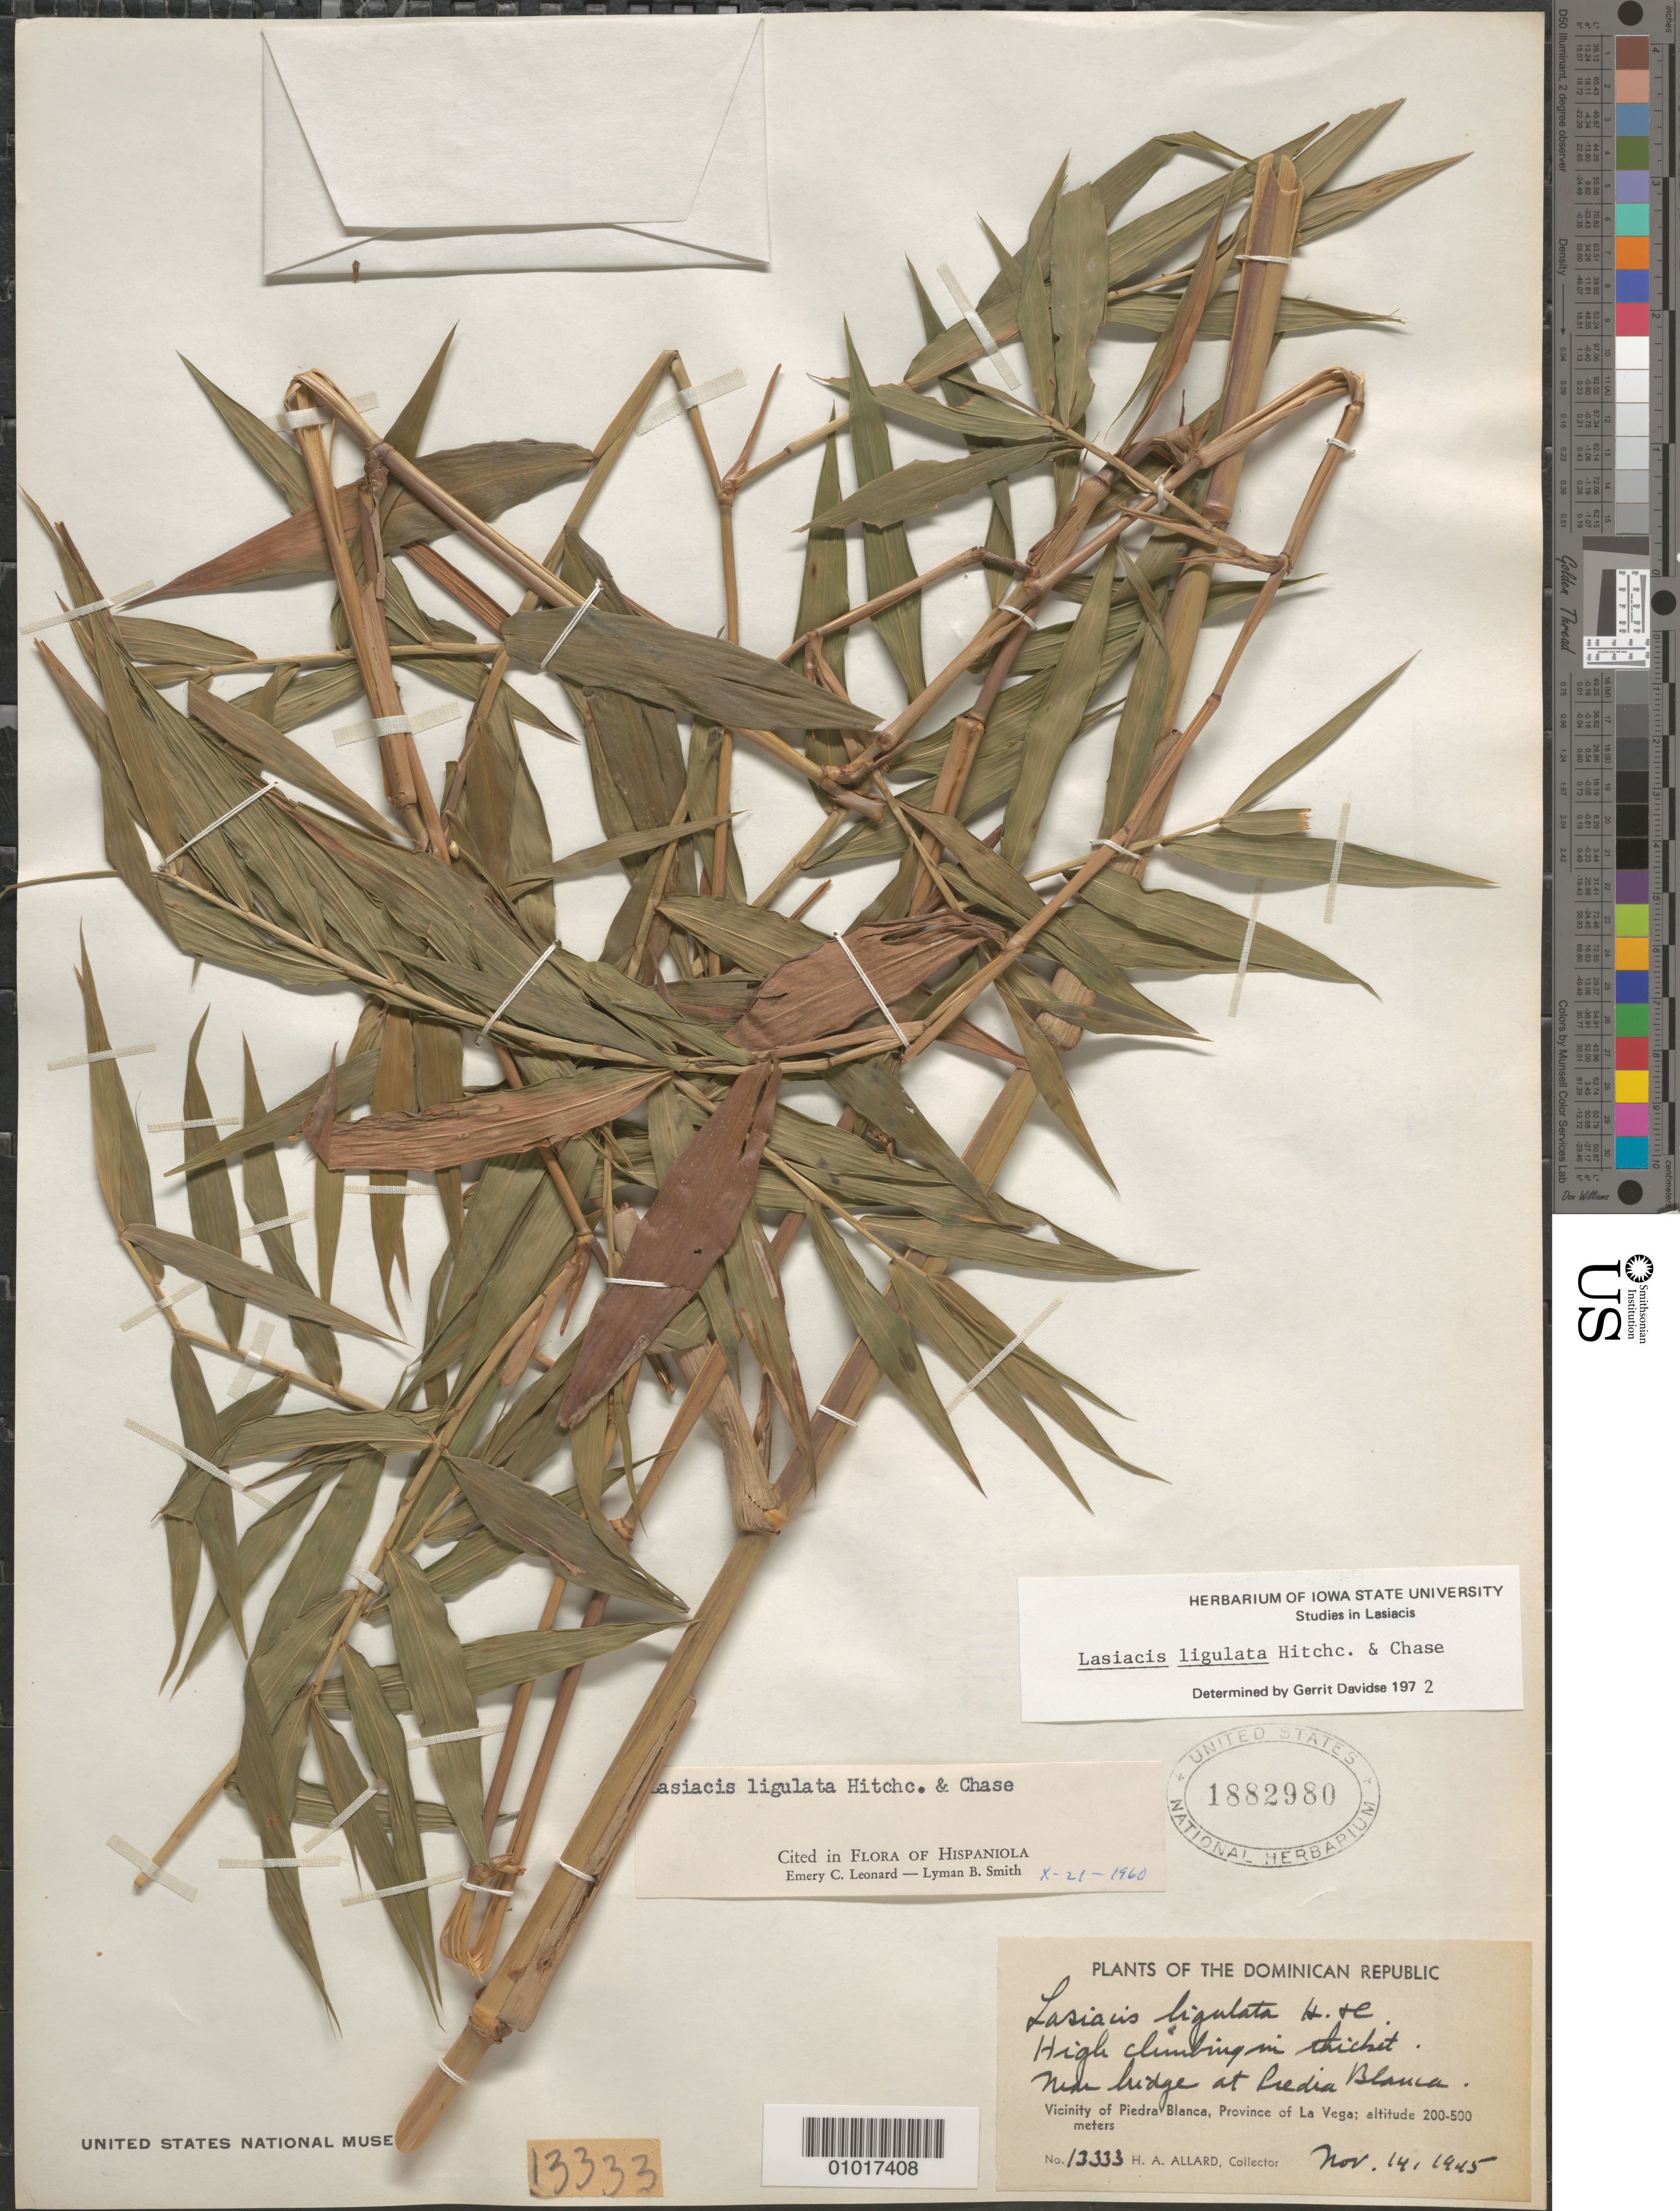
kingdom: Plantae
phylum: Tracheophyta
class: Liliopsida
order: Poales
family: Poaceae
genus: Lasiacis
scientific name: Lasiacis ligulata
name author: Hitchc. & Chase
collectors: H. A. Allard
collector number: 13333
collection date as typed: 14 Nov 1945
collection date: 1945-11-14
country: Dominican Republic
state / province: La Vega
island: Hispaniola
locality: Vicinity of Piedra Blanca,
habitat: near bridge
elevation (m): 200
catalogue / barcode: US 1882980